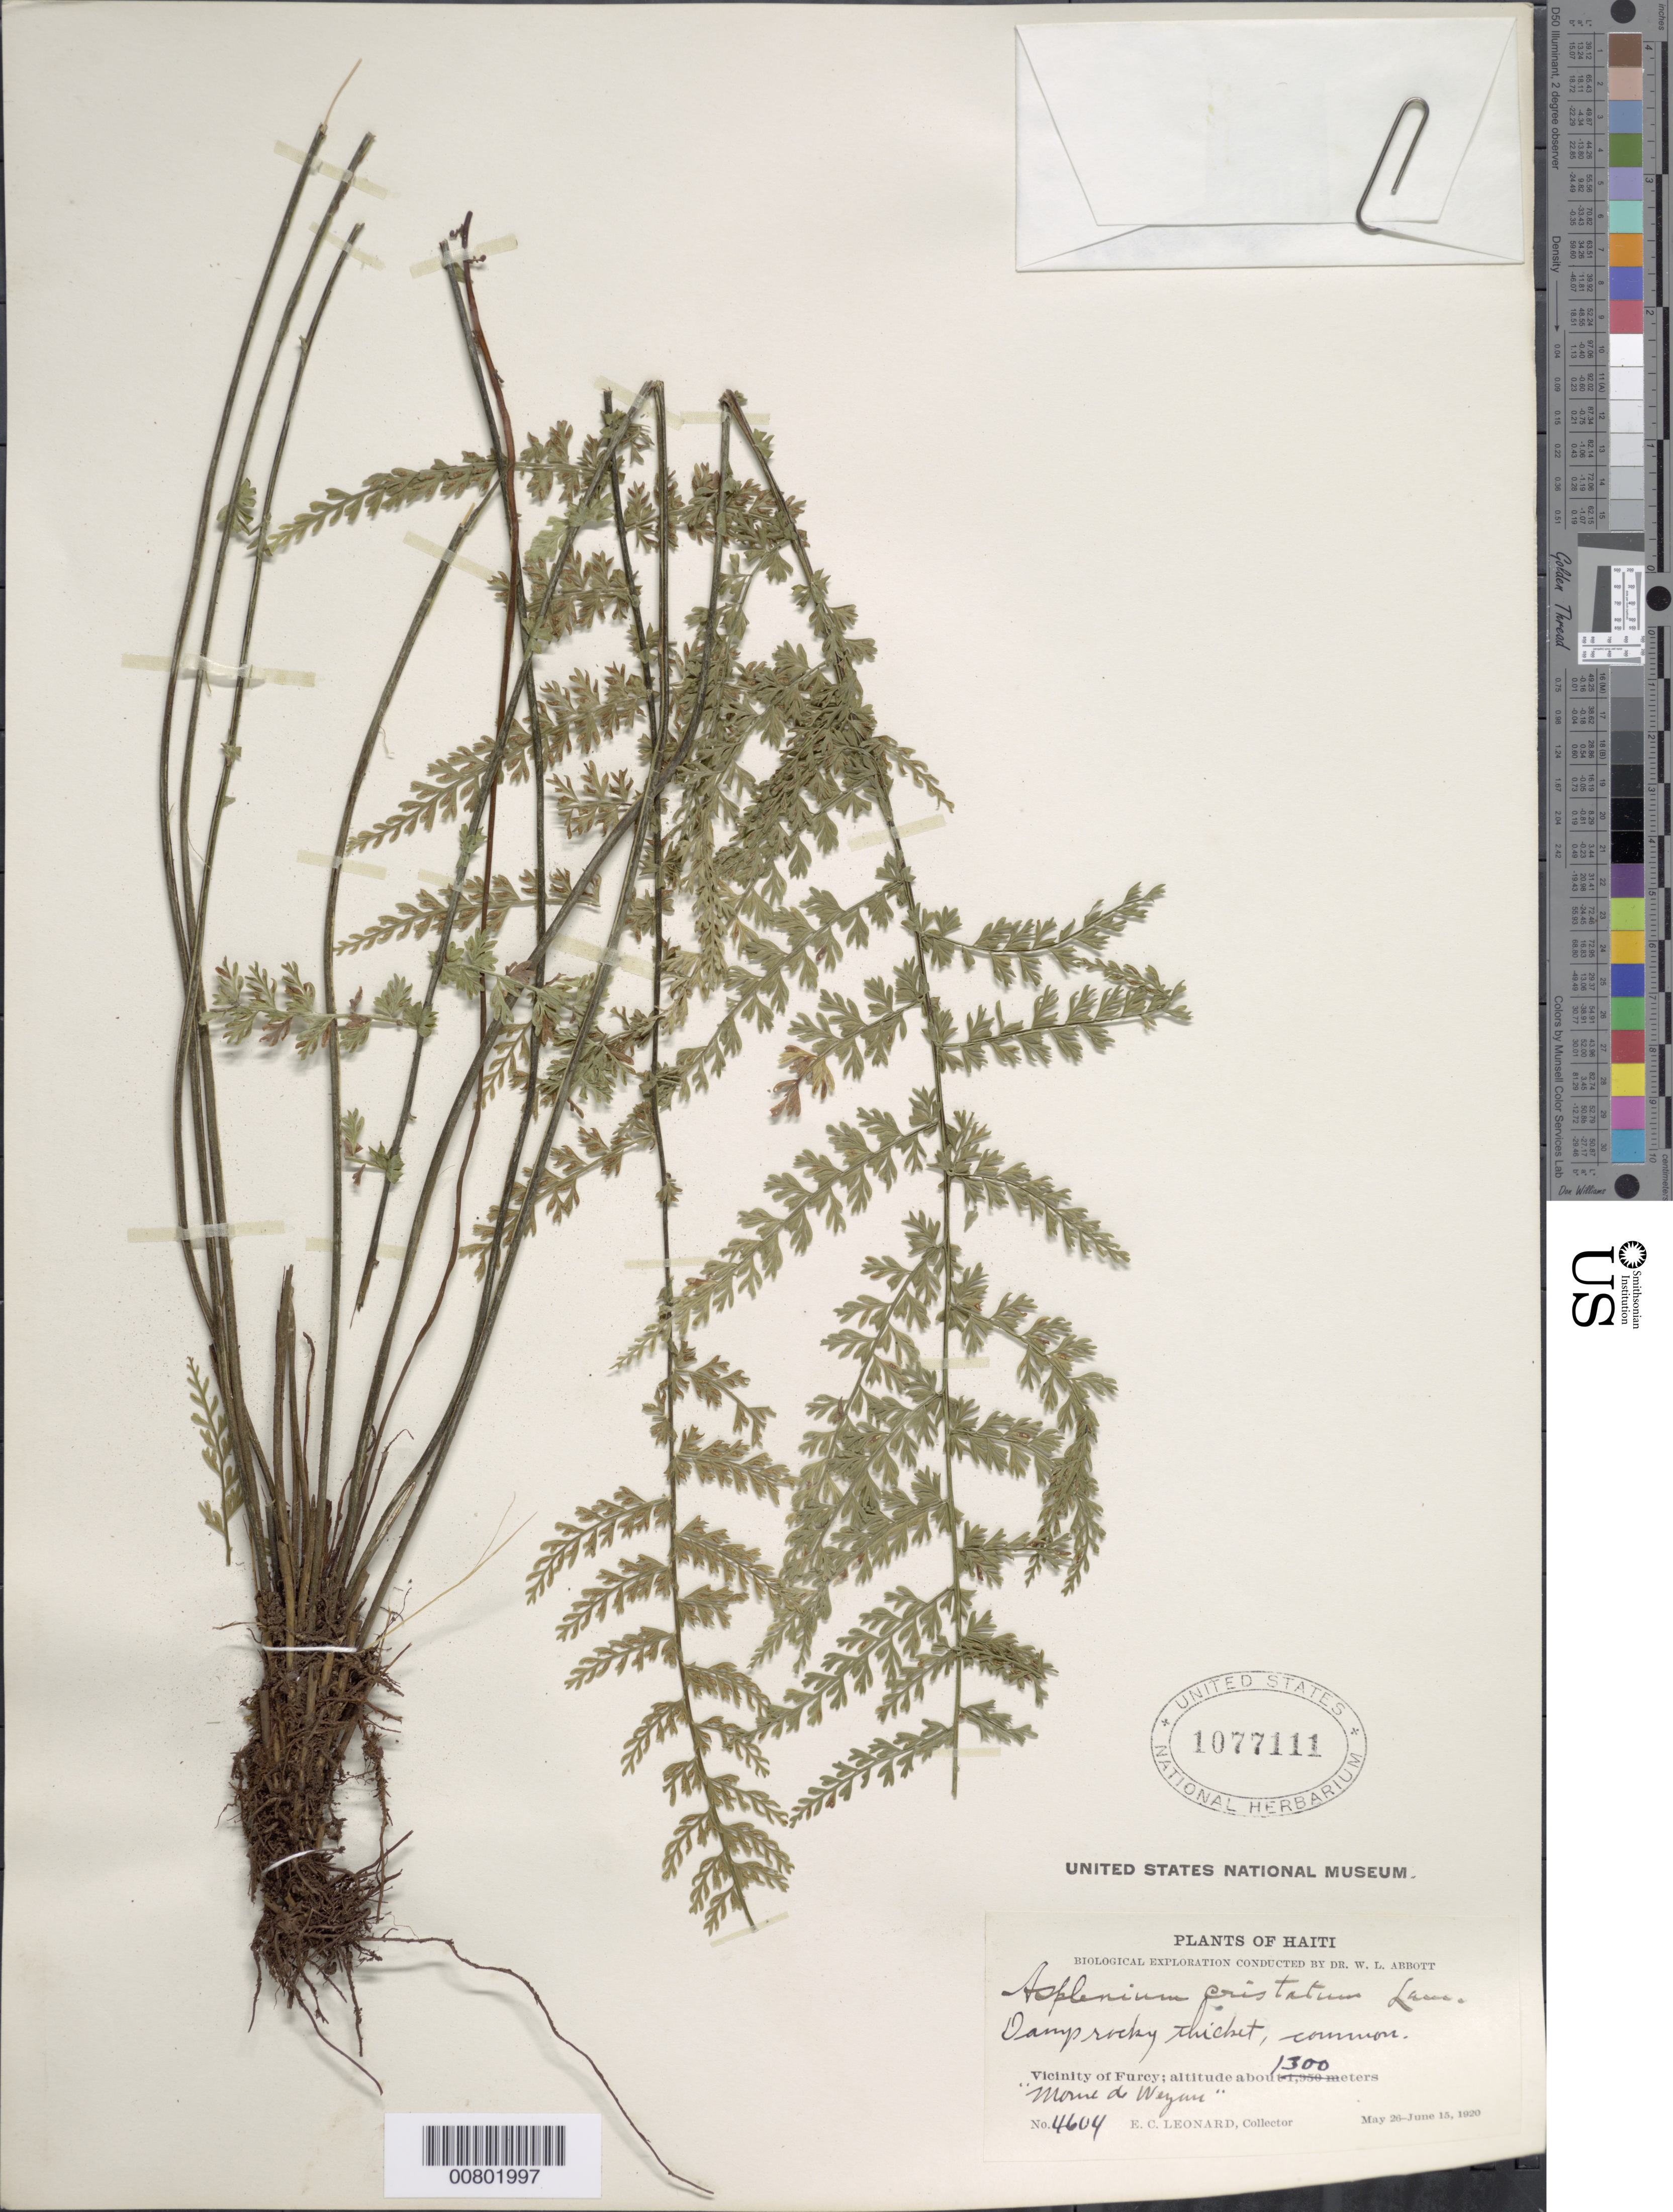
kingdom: Plantae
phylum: Tracheophyta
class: Polypodiopsida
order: Polypodiales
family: Aspleniaceae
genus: Asplenium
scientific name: Asplenium cristatum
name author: Lam.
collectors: E. C. Leonard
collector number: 4604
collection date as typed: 26 May 1920 to 15 Jun 1920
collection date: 1920-05-26/1920-06-15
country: Haiti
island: Hispaniola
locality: Furcy vicinity, Morne de Weyan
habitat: Damp rocky thicket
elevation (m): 1300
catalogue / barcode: US 1077111